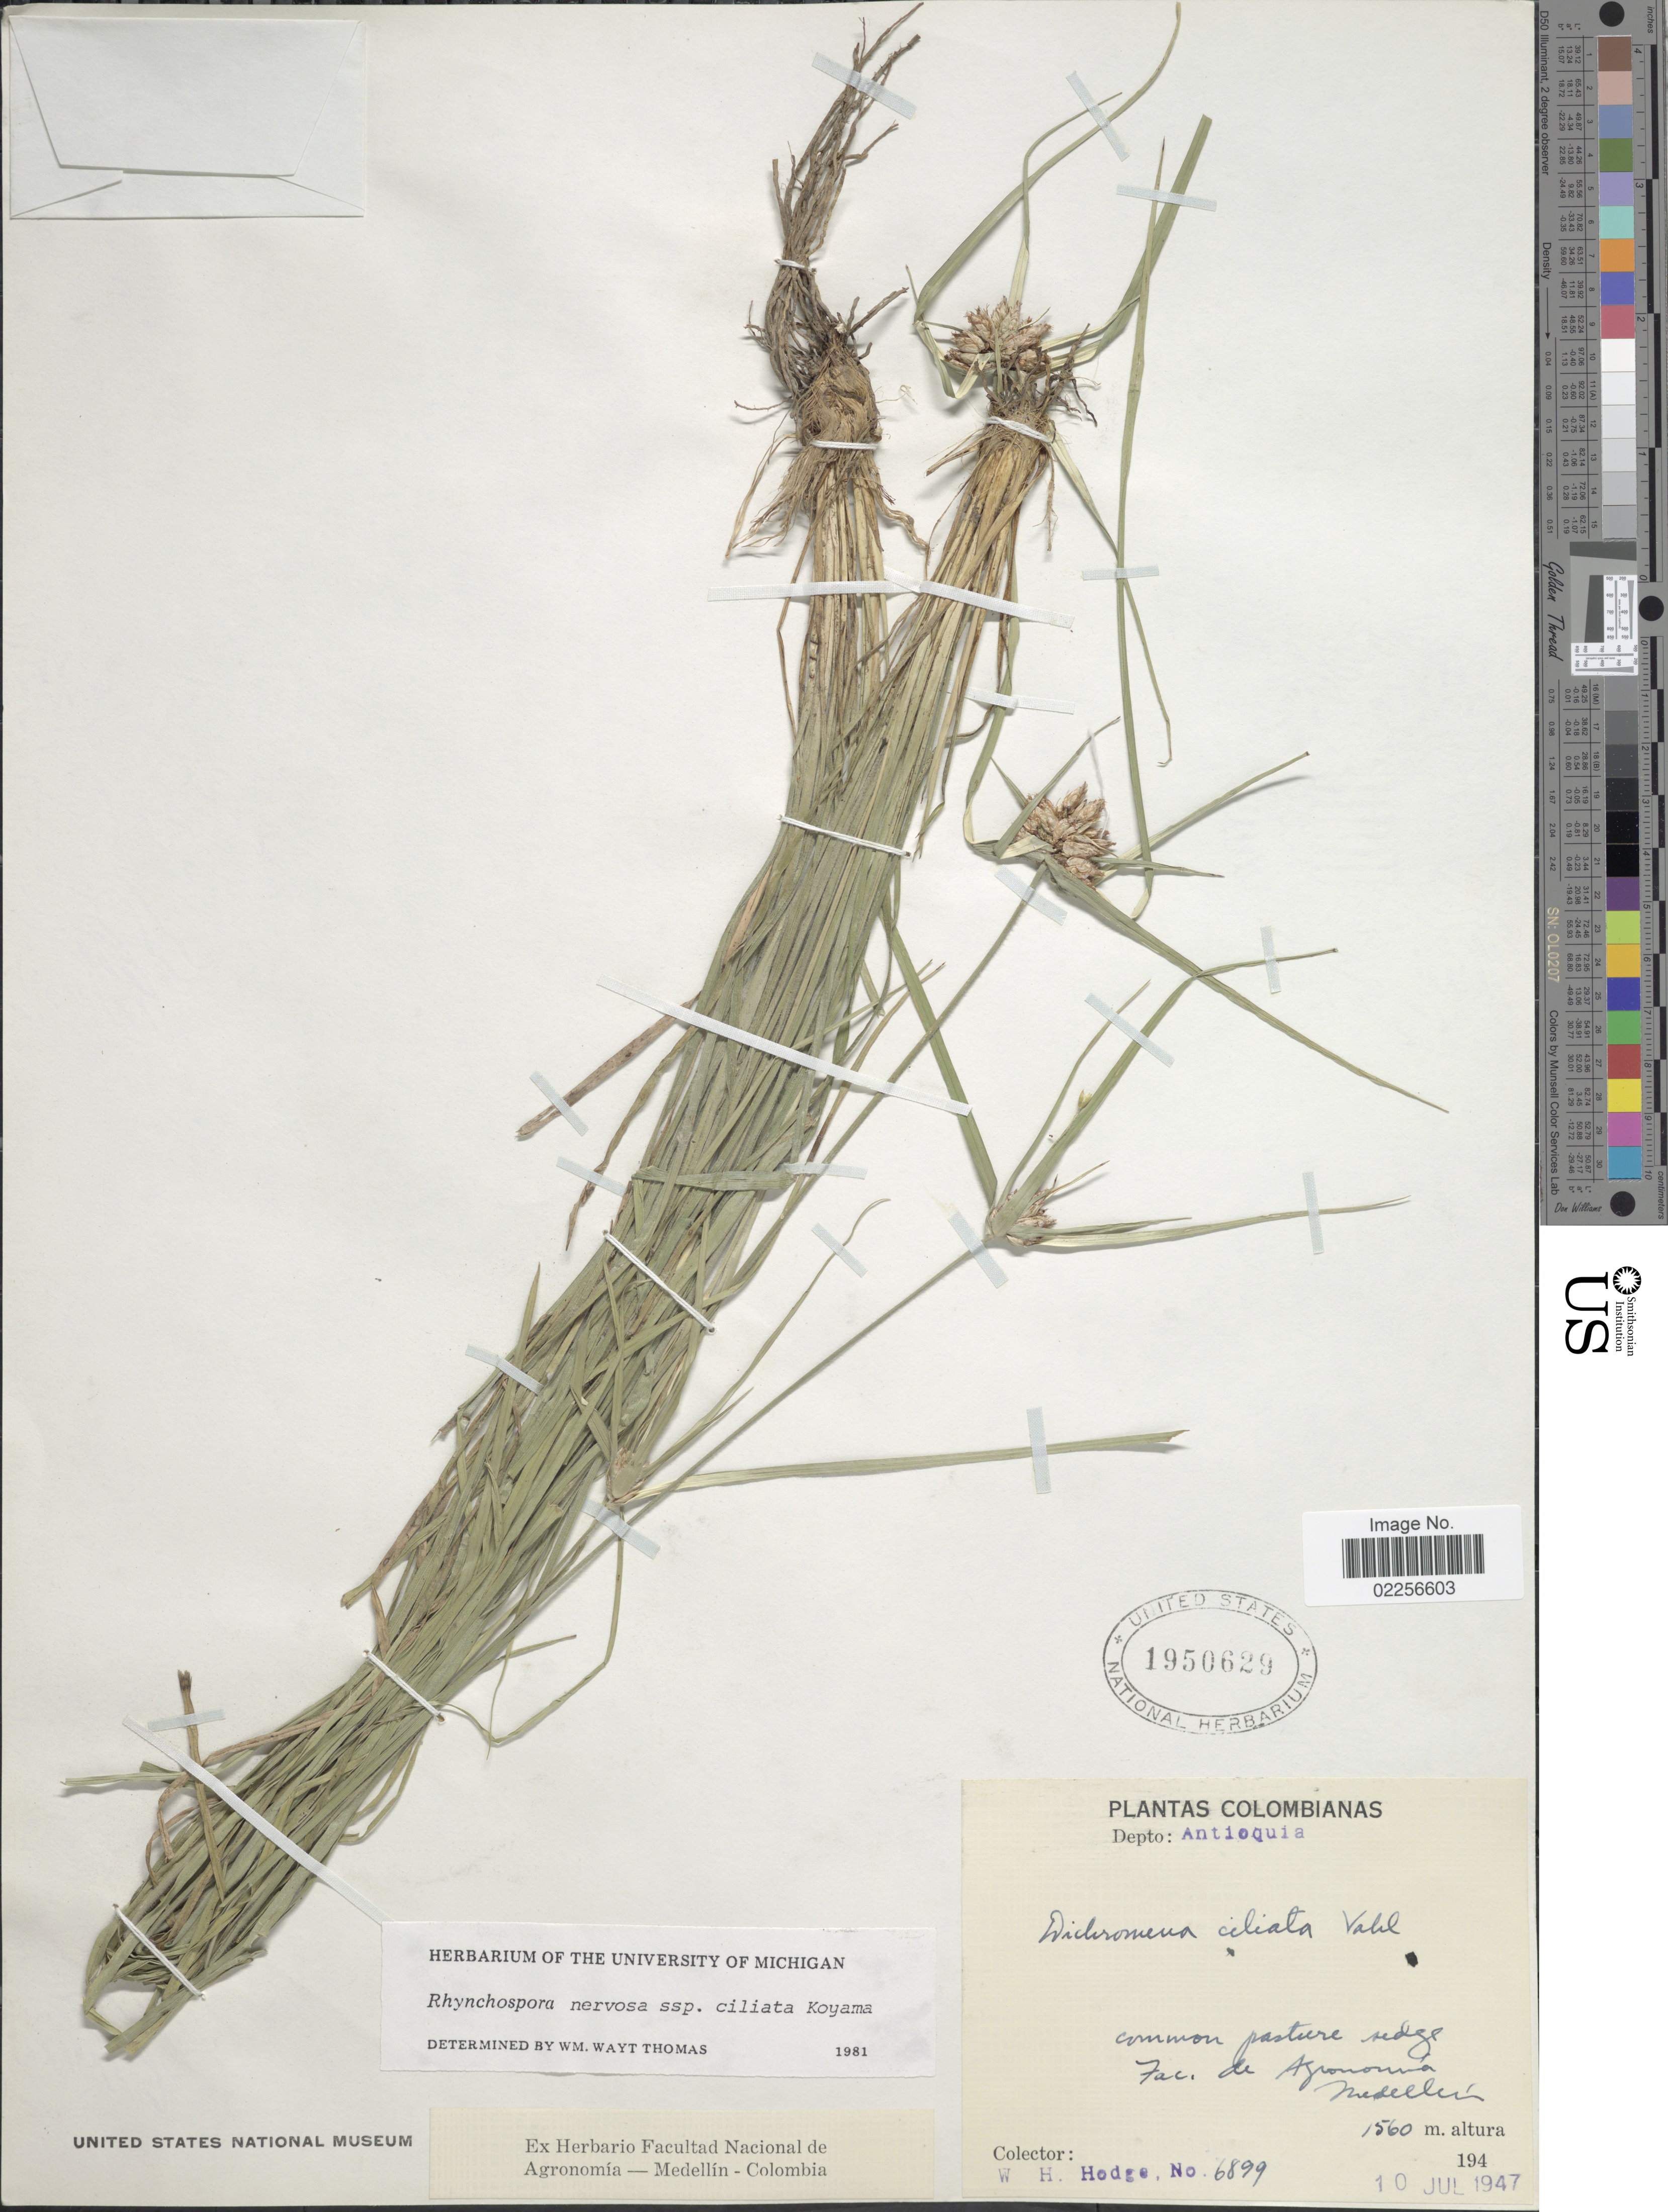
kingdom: Plantae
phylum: Tracheophyta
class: Liliopsida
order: Poales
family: Cyperaceae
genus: Rhynchospora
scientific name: Rhynchospora ciliata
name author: (G. Mey.) Kük.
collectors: W. Hodge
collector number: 6899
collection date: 1947-07-10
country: Colombia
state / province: Antioquia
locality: Fac. de Agronomia Medellin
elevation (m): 1560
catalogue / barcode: US 1950629